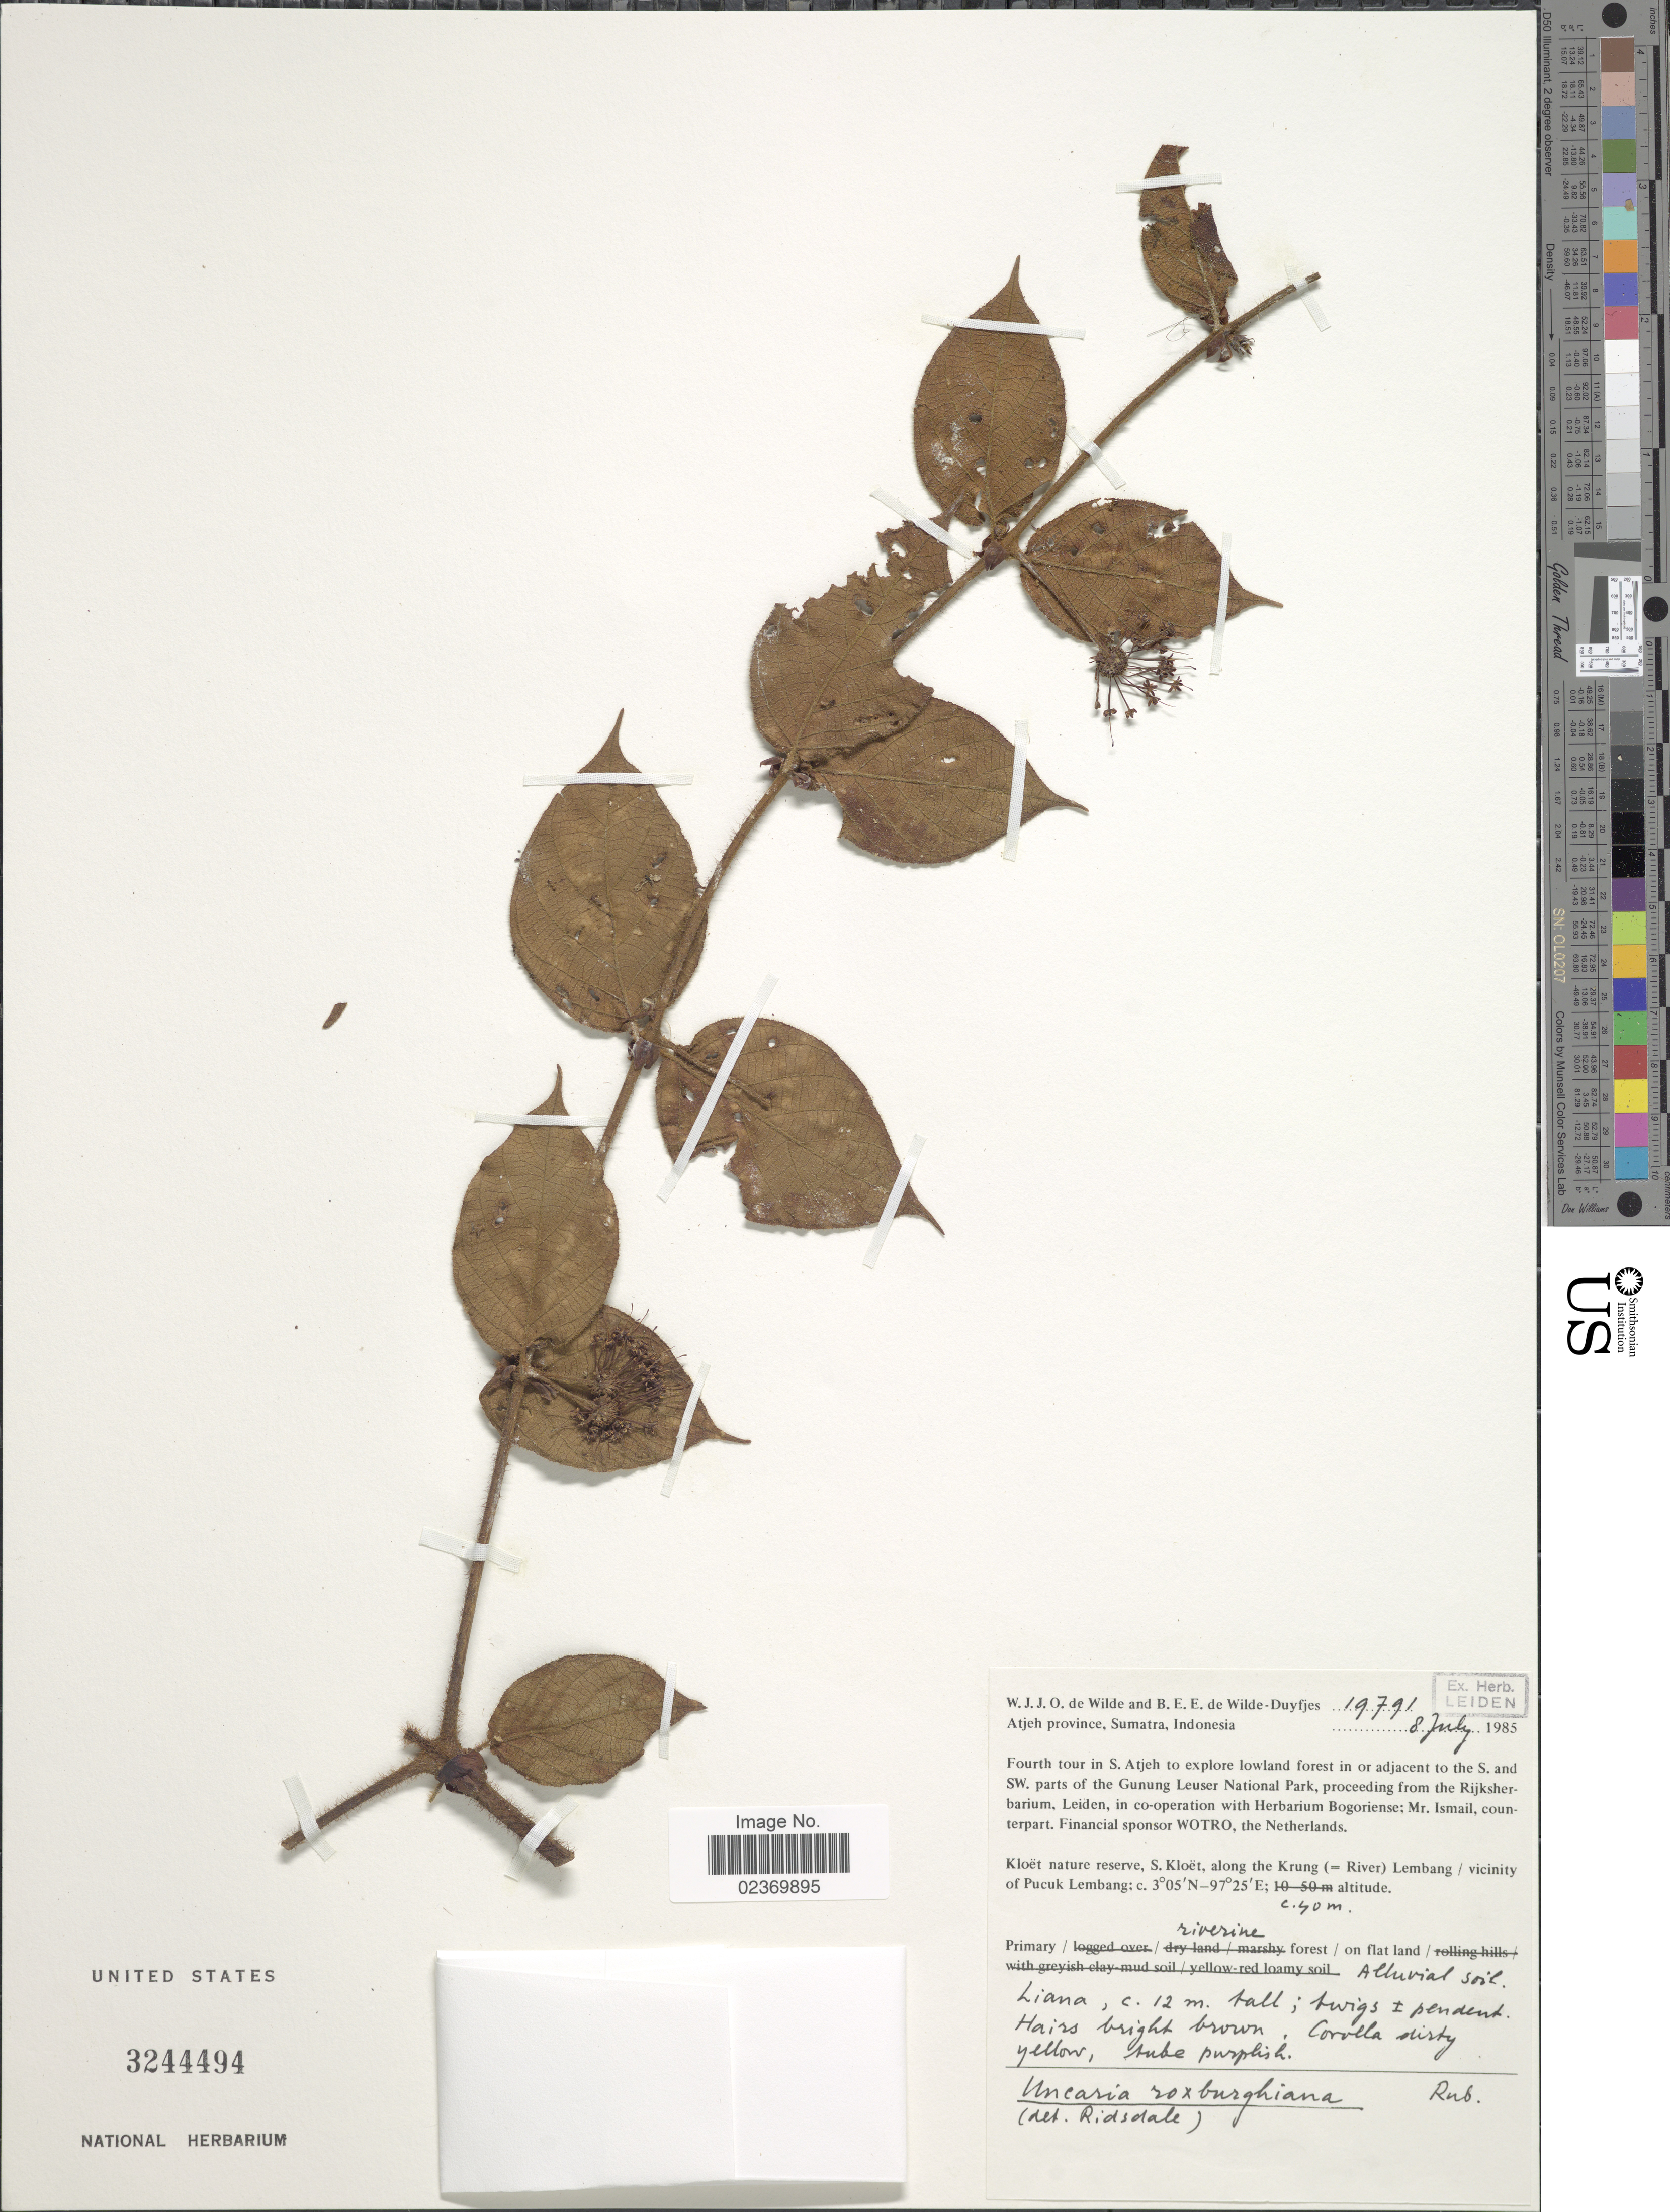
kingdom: Plantae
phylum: Tracheophyta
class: Magnoliopsida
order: Gentianales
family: Rubiaceae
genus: Uncaria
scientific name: Uncaria roxburghiana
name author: Korth.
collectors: W. J. de Wilde & B. E. de Wilde-Duyfjes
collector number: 19791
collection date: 1985-07-08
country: Indonesia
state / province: Sumatra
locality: Atjeh Province. Lowland forest in or adjacent to the S. and SW. parts of the Gunung Leuser National Park. Kloet nature reserve, S. Kloet, along the Krung Lembang / vicinity of Pucuk Lembang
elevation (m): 40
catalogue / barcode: US 3244494